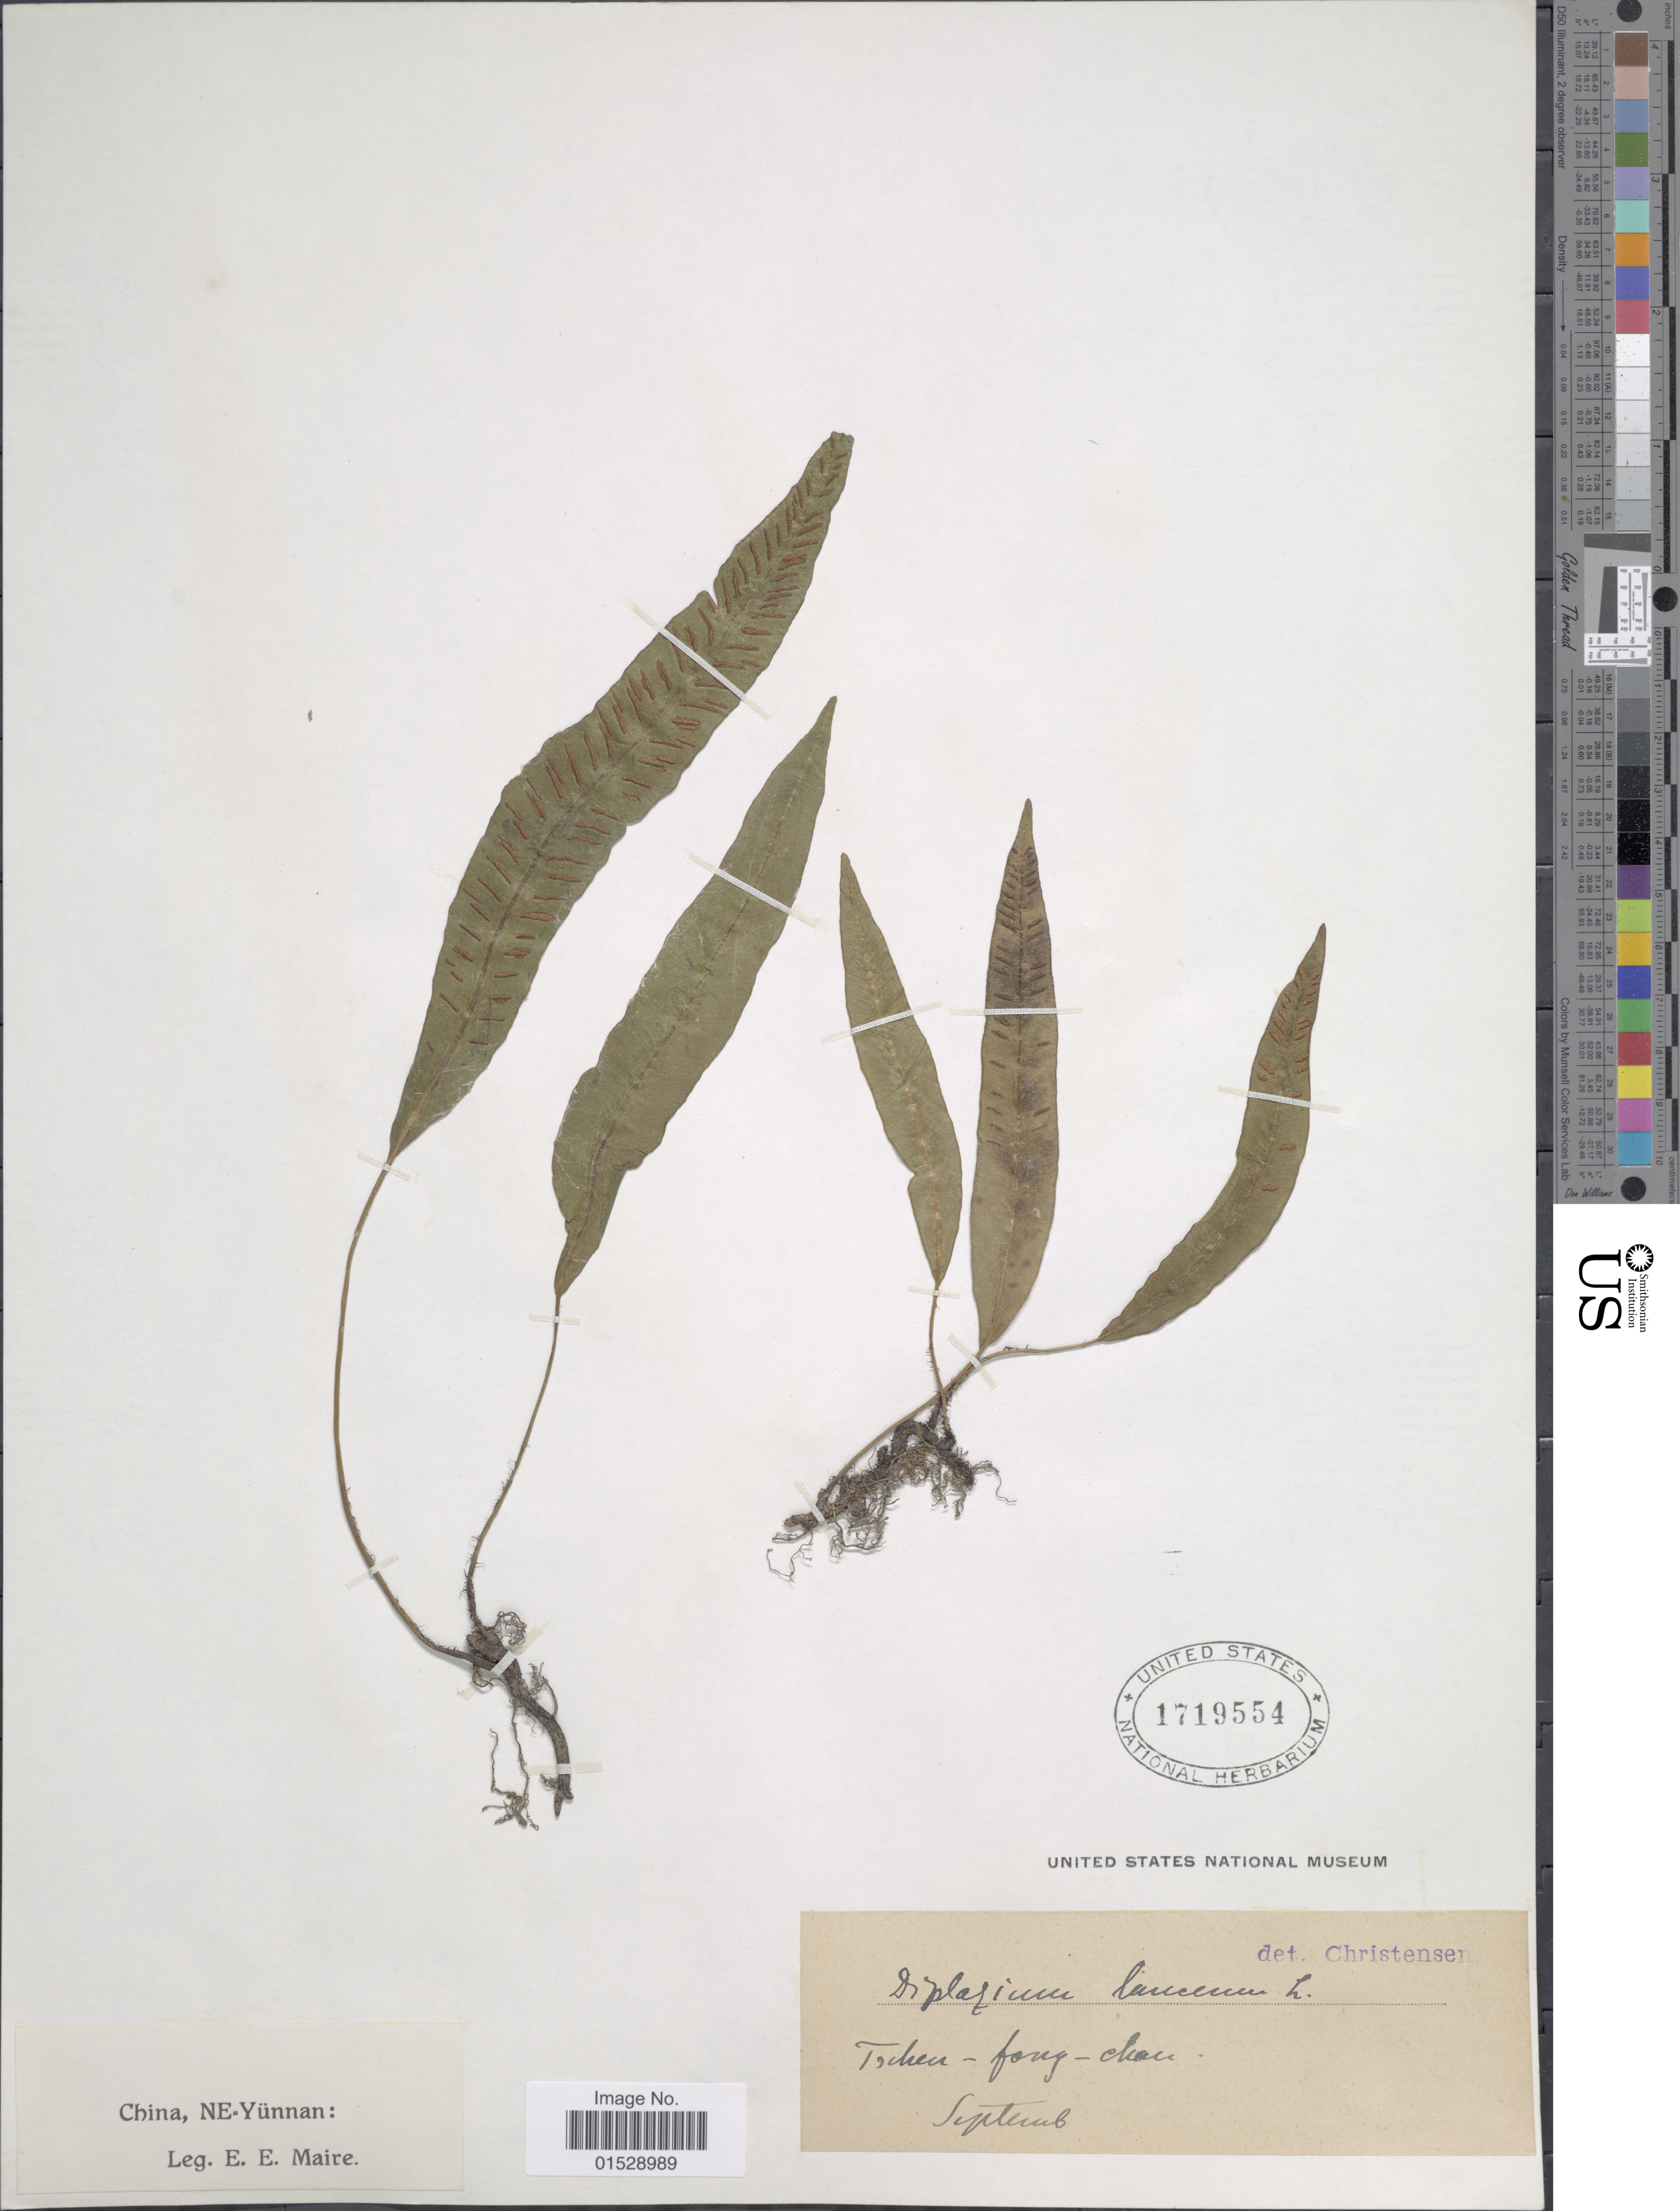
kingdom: Plantae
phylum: Tracheophyta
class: Polypodiopsida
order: Polypodiales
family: Athyriaceae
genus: Deparia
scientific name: Deparia lancea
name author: (Thunb.) Fraser-Jenk.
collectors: E. E. Maire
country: China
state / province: Yunnan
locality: China, NE-Yunnan, T'cheu-fong-chou [interpreted]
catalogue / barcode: US 1719554